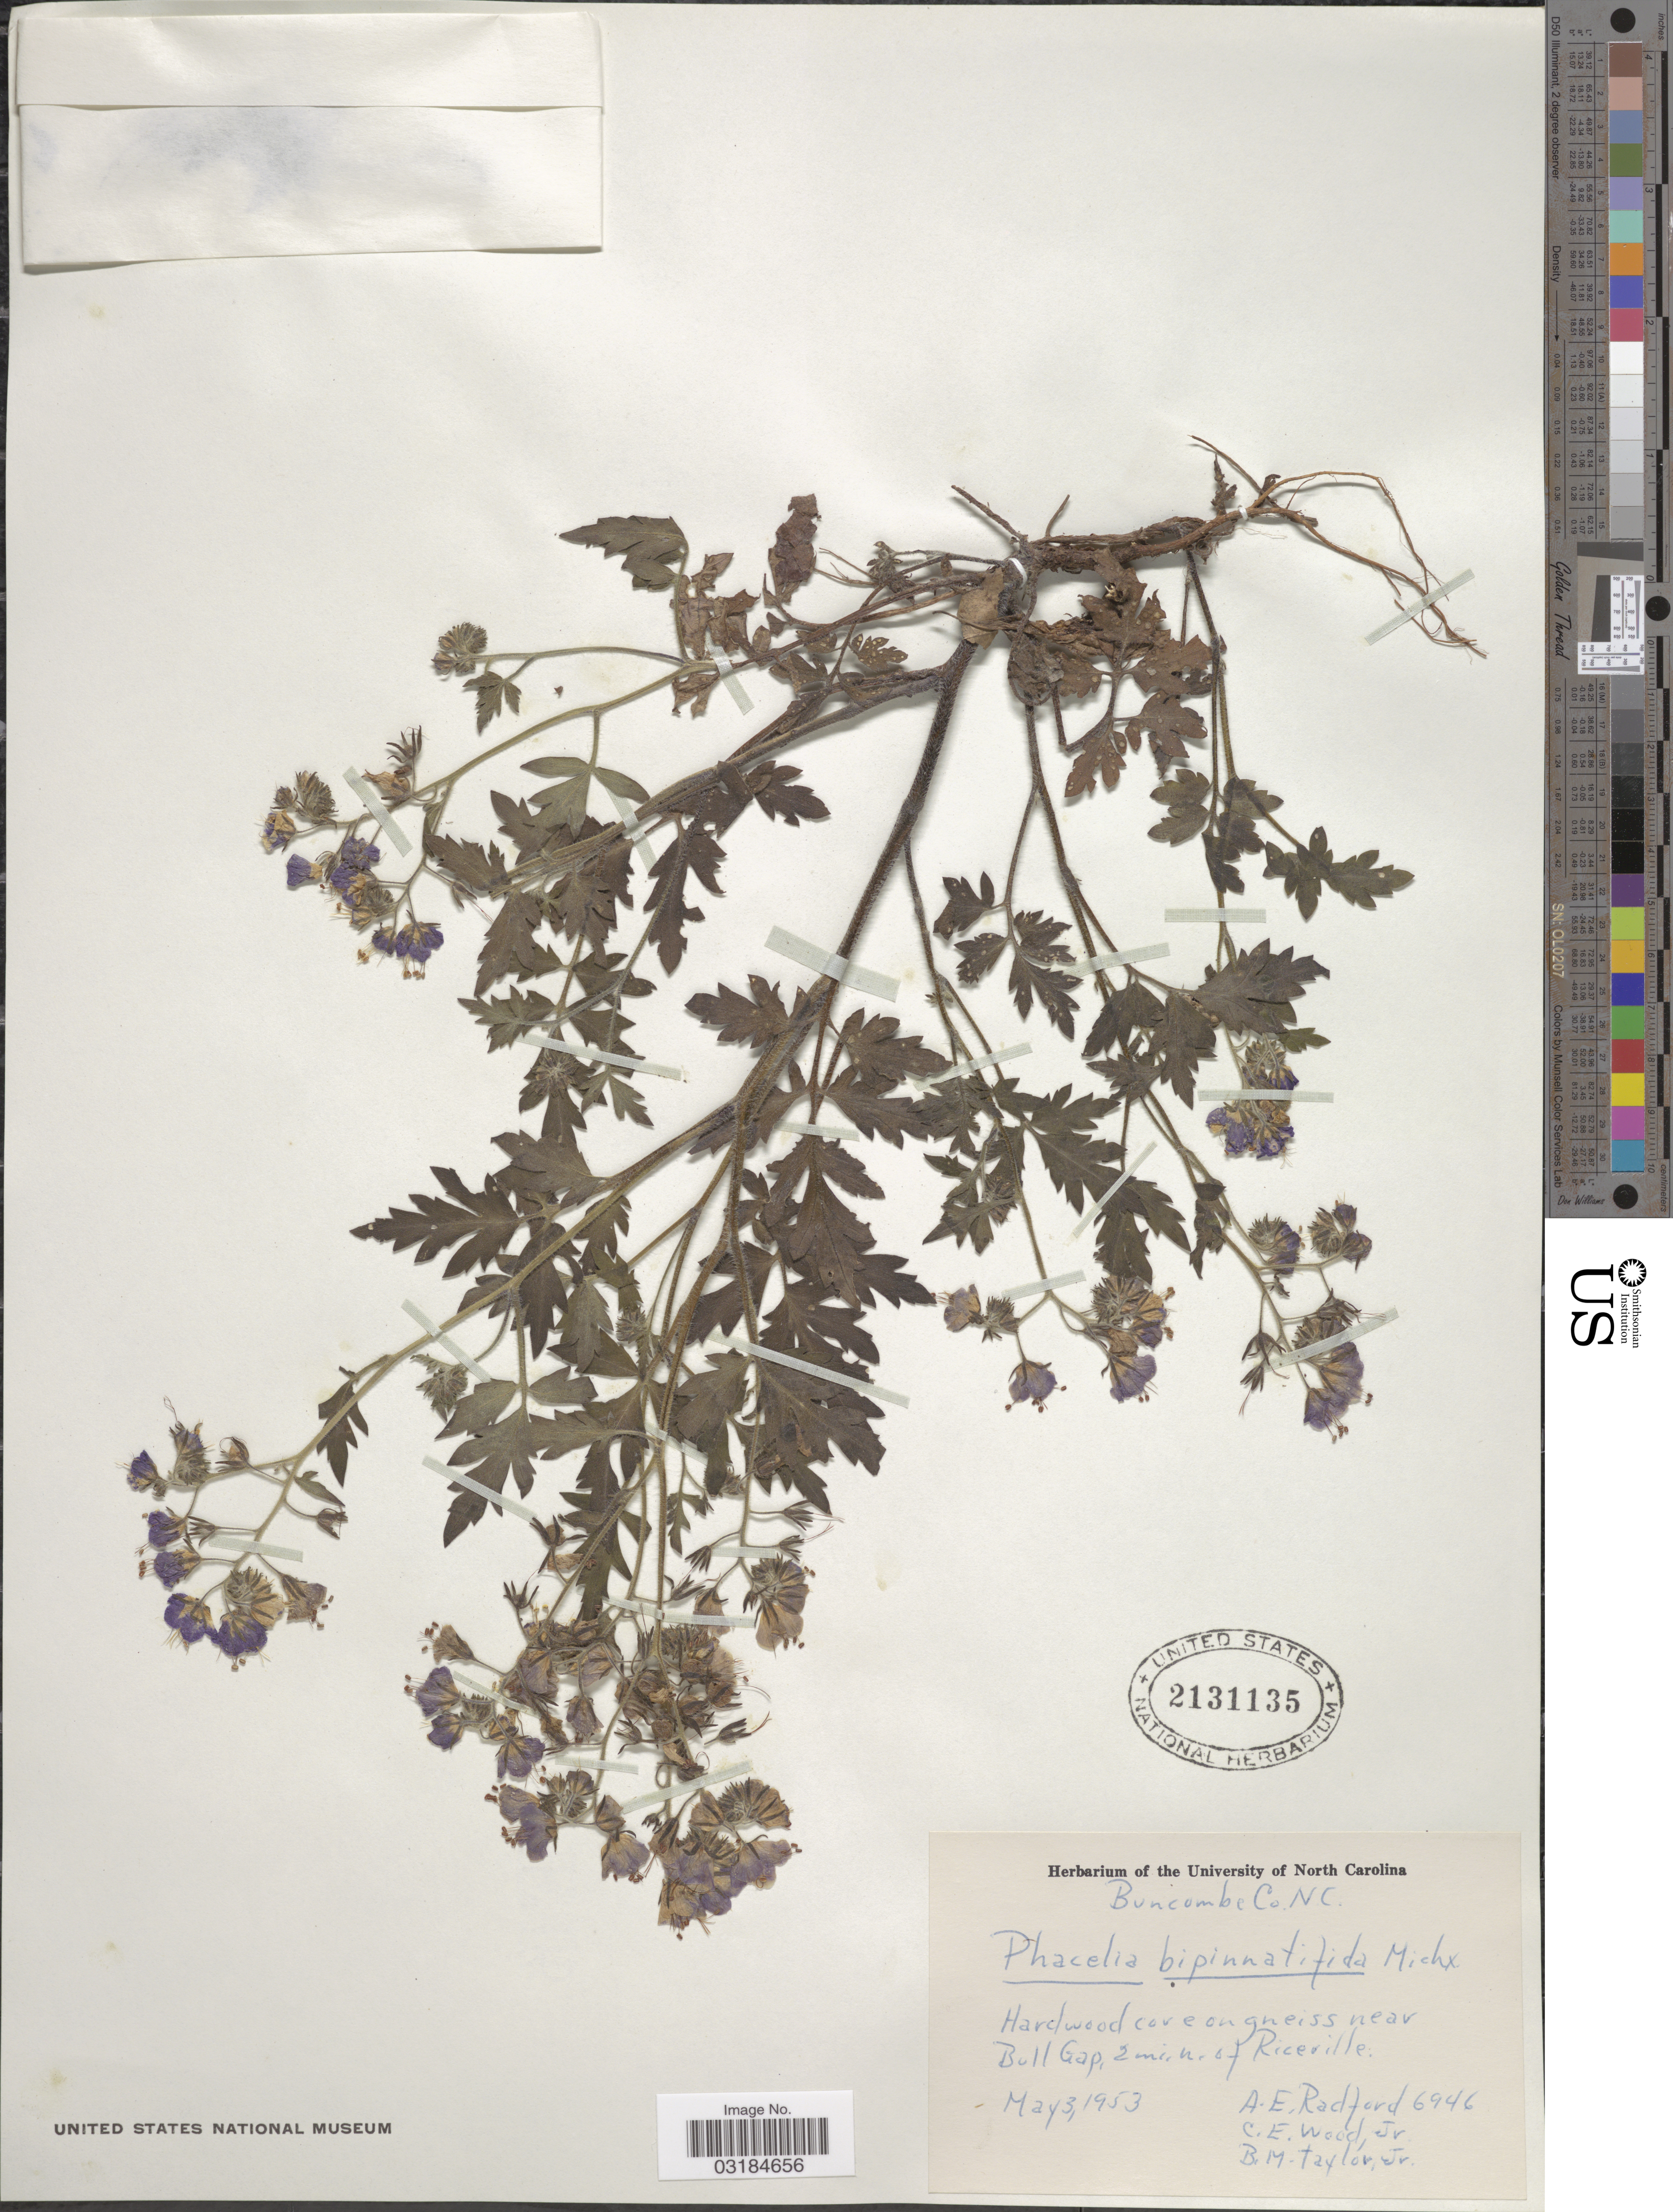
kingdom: Plantae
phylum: Tracheophyta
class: Magnoliopsida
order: Boraginales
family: Hydrophyllaceae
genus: Phacelia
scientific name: Phacelia bipinnatifida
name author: (Atwood) Michx.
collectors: A. E. Radford, C. Wood & B. Taylor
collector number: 6946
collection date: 1953-05-03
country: United States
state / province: North Carolina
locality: Buncombe Co. Hardwood cove on gneiss near Bull Gap, 2 mi. n. of Riceville.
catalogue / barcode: US 2131135